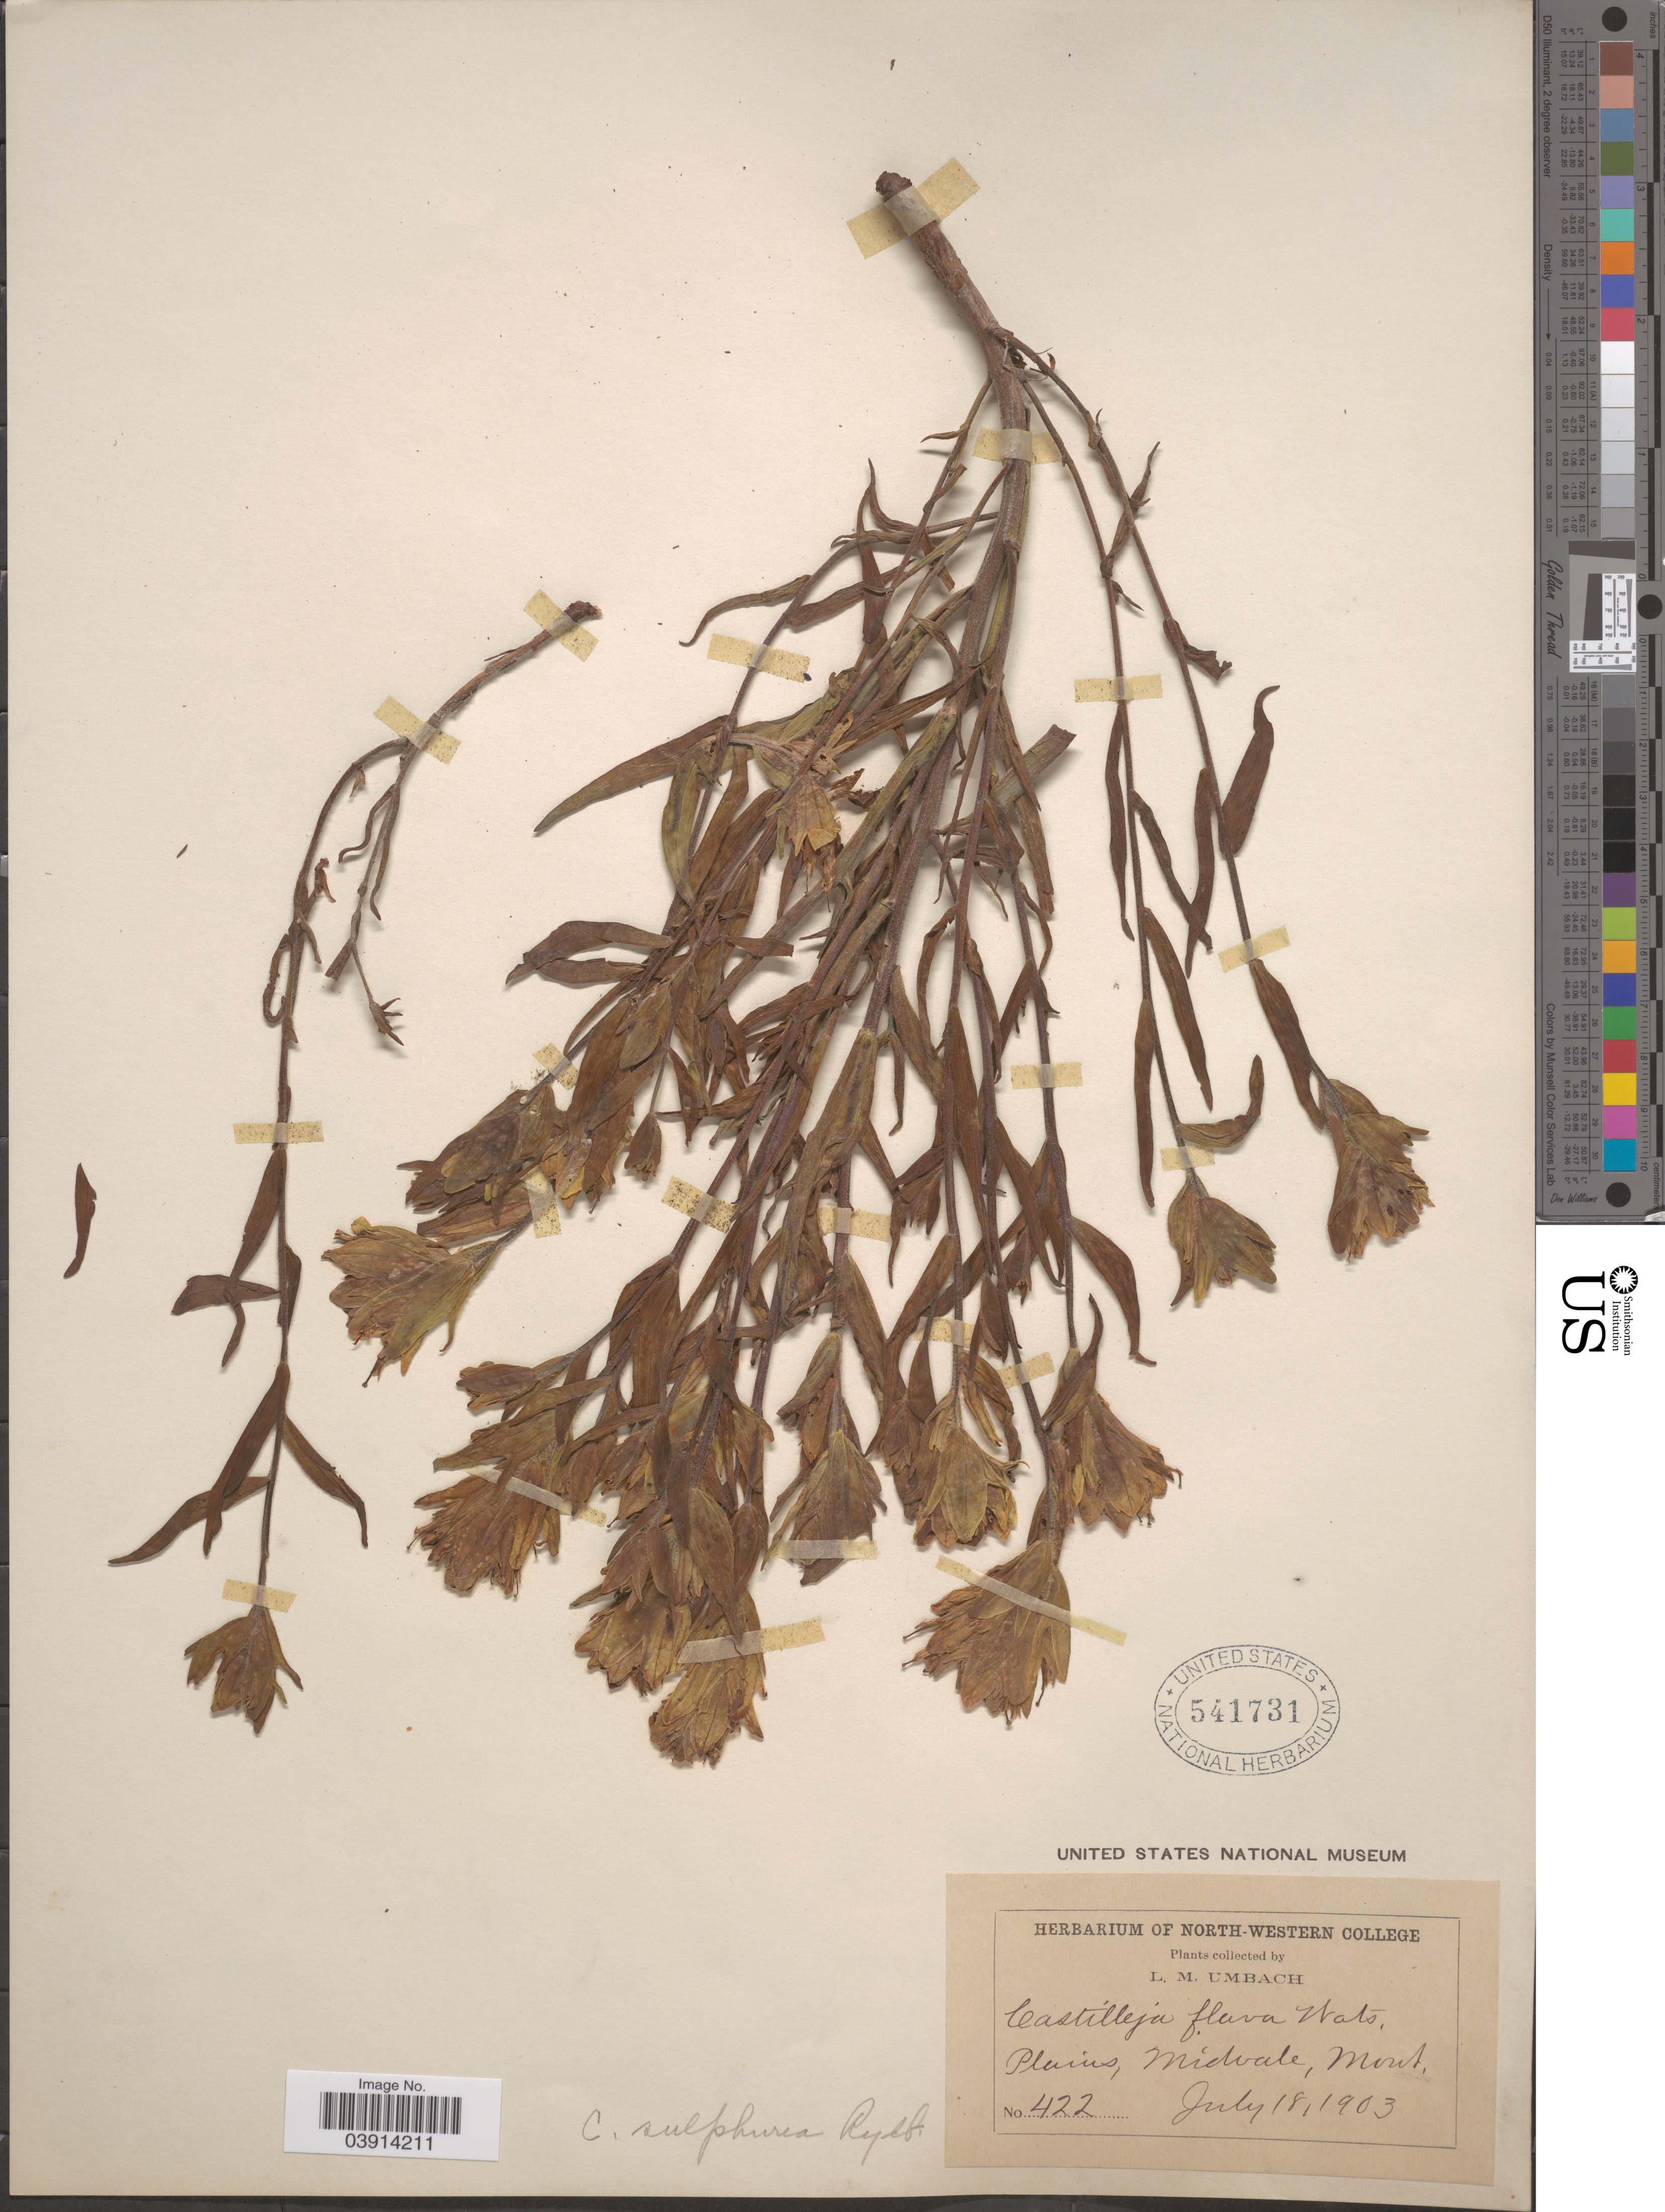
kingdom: Plantae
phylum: Tracheophyta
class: Magnoliopsida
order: Lamiales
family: Orobanchaceae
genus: Castilleja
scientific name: Castilleja septentrionalis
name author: Lindl.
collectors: L. M. Umbach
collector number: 422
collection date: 1903-07-18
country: United States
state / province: Montana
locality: Pluvius, Midvale.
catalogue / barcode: US 541731